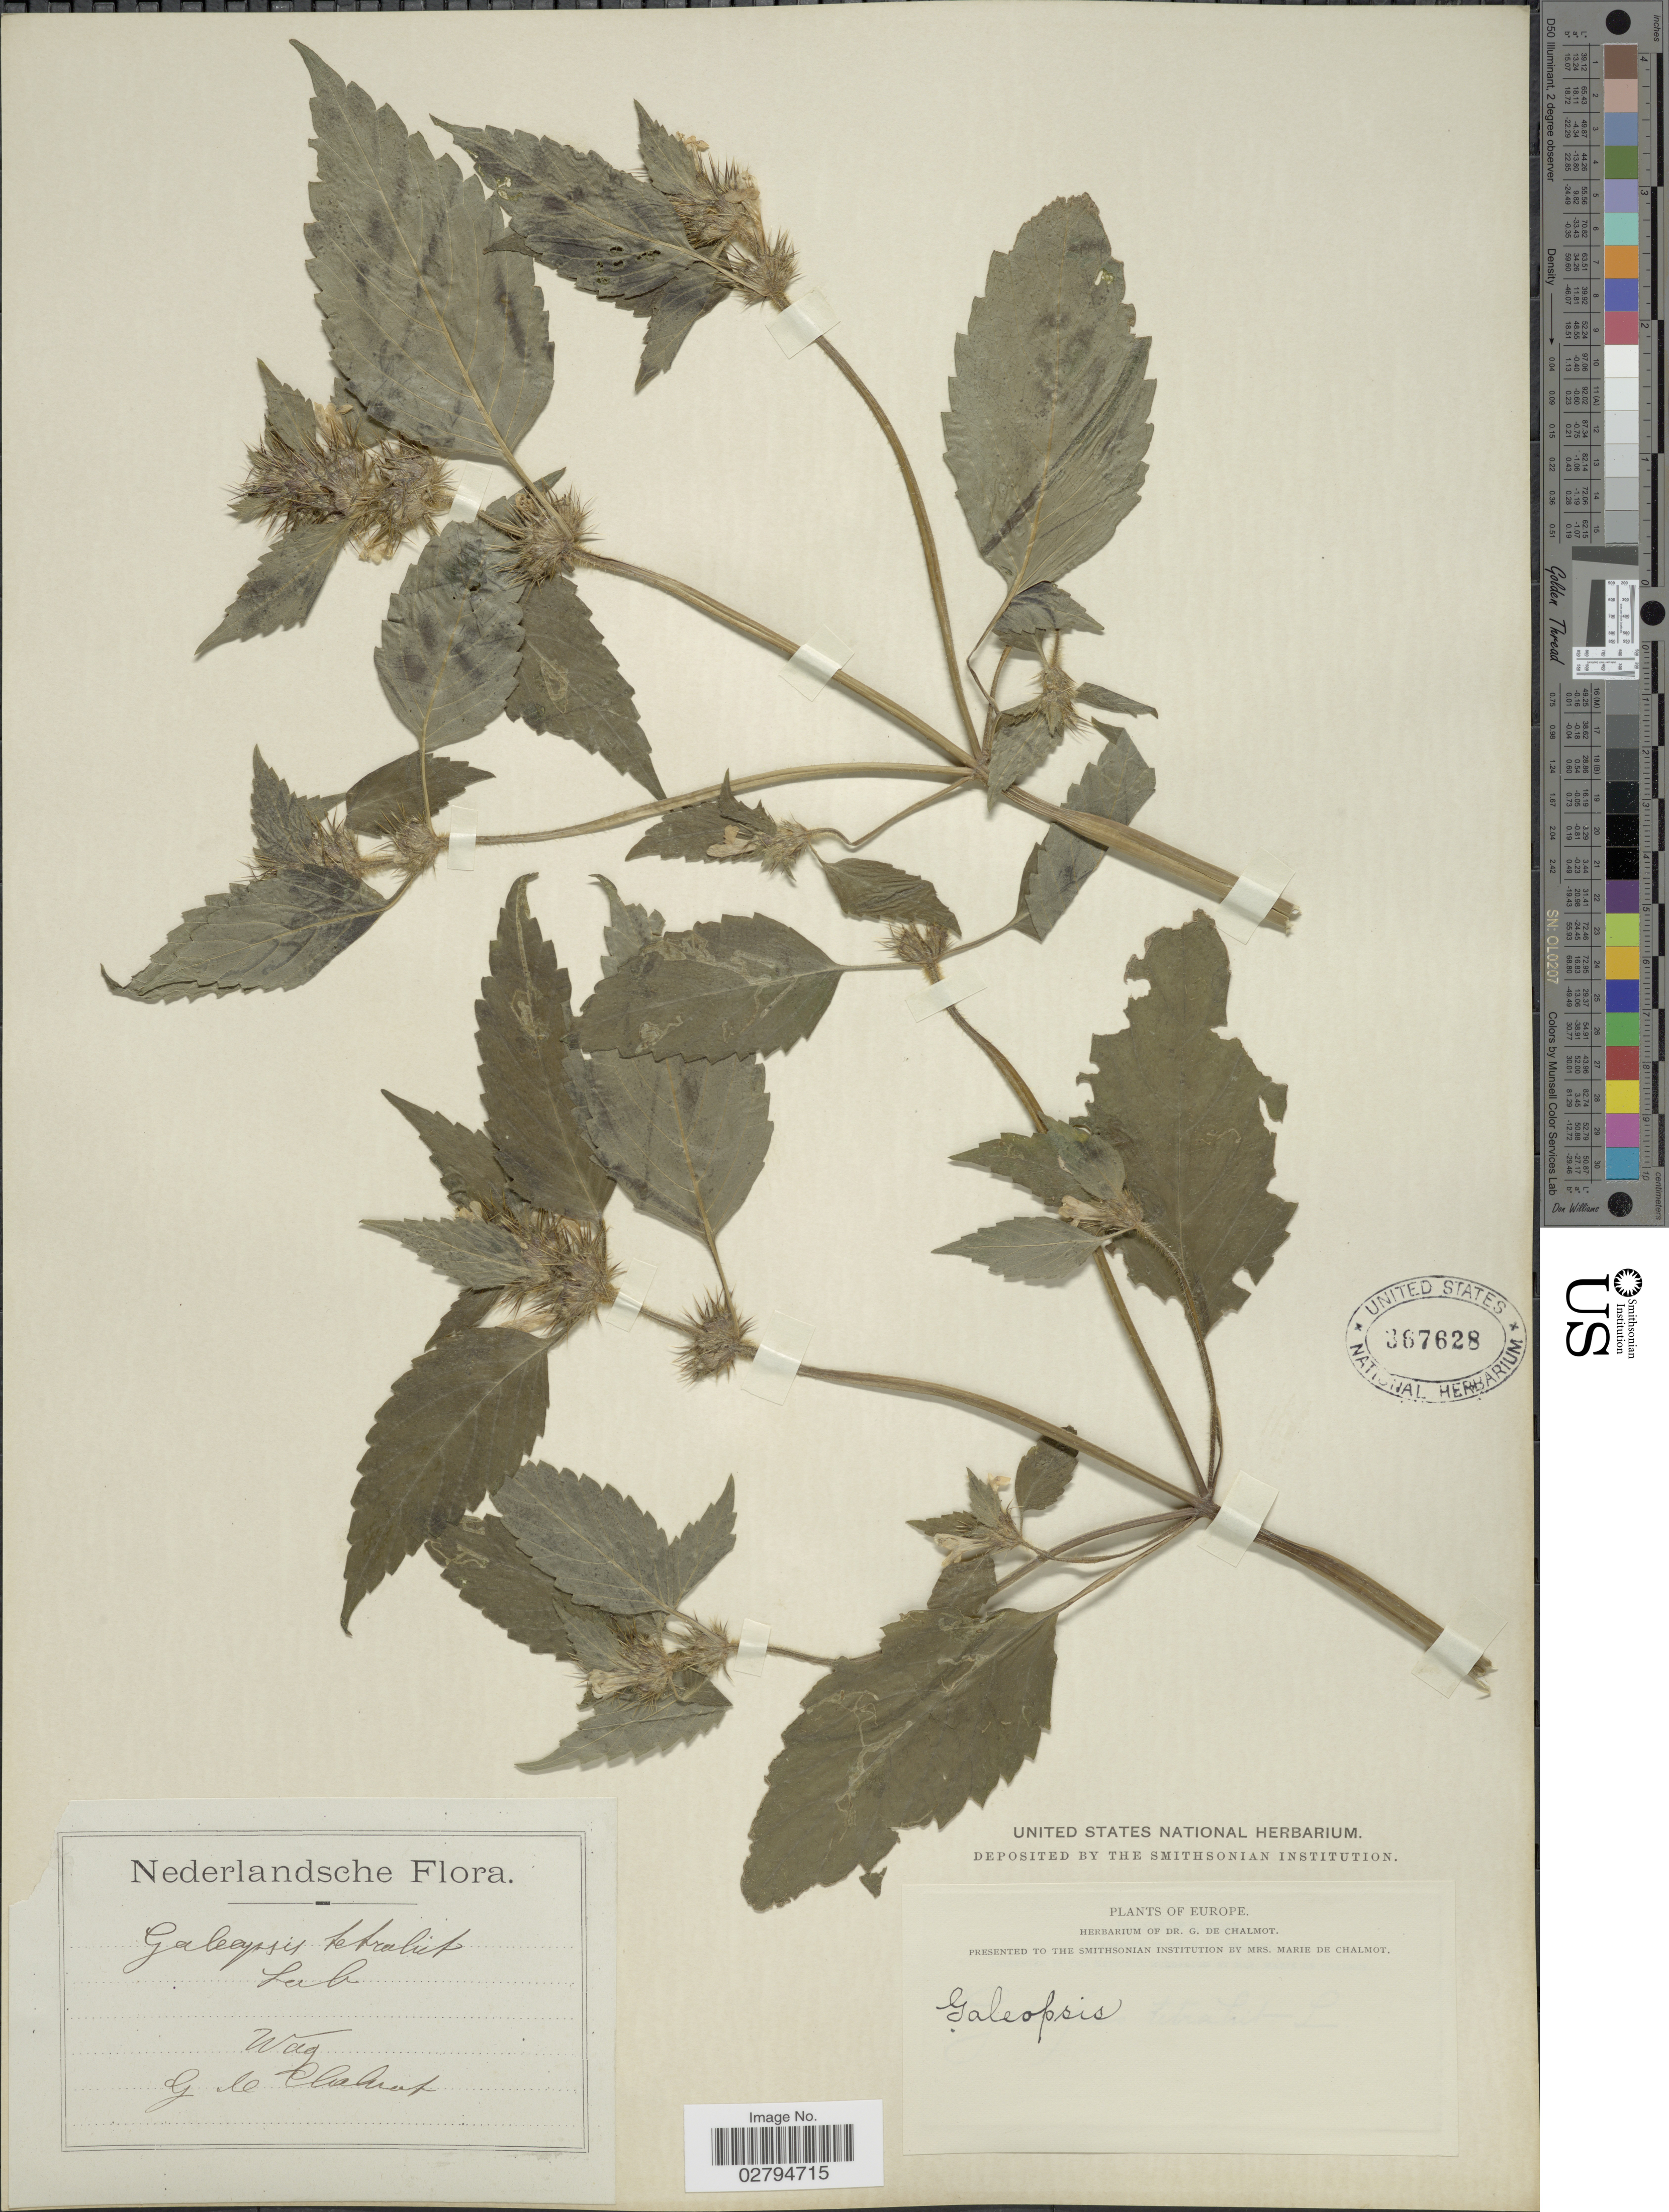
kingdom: Plantae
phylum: Tracheophyta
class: Magnoliopsida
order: Lamiales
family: Lamiaceae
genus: Galeopsis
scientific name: Galeopsis tetrahit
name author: L.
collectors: G. de Chalmot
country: Netherlands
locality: Wag.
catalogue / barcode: US 367628